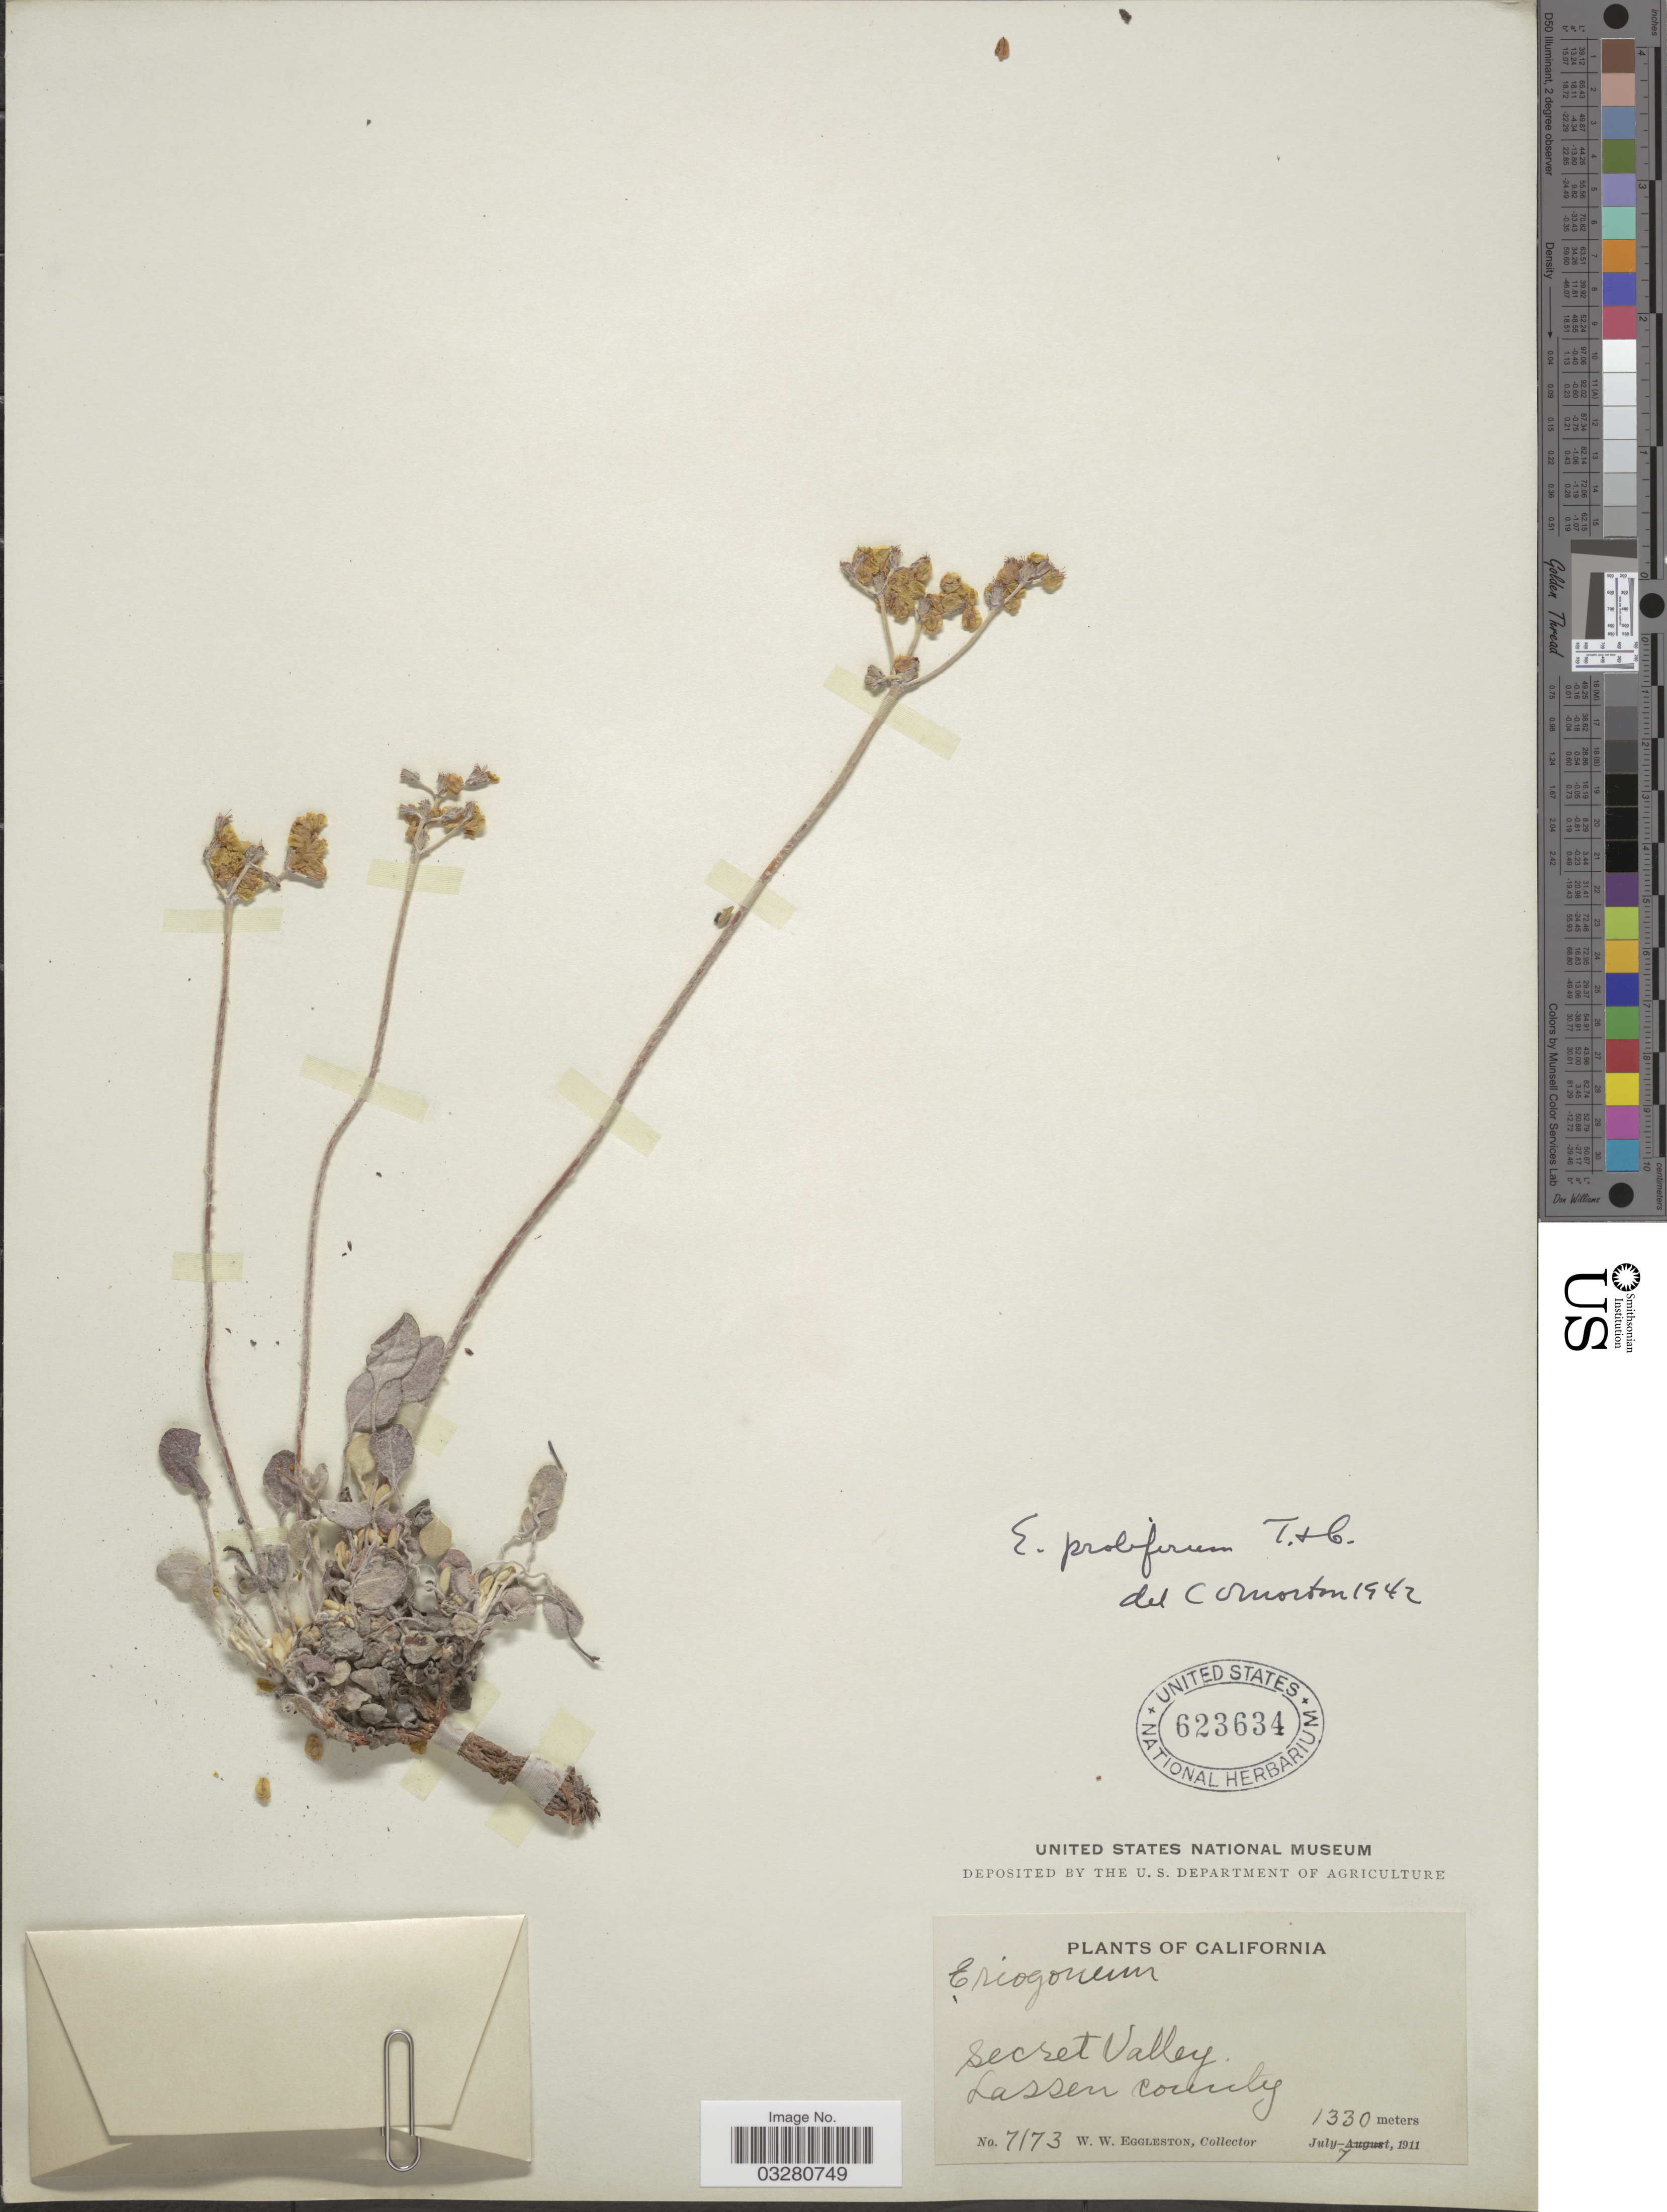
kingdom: Plantae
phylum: Tracheophyta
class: Magnoliopsida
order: Caryophyllales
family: Polygonaceae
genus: Eriogonum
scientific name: Eriogonum strictum subsp. anserinum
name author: (Greene) Munz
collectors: W. W. Eggleston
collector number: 7173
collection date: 1911-07-07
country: United States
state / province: California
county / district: Lassen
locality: Secret Valley. Lassen County.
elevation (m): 1330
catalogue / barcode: US 623634